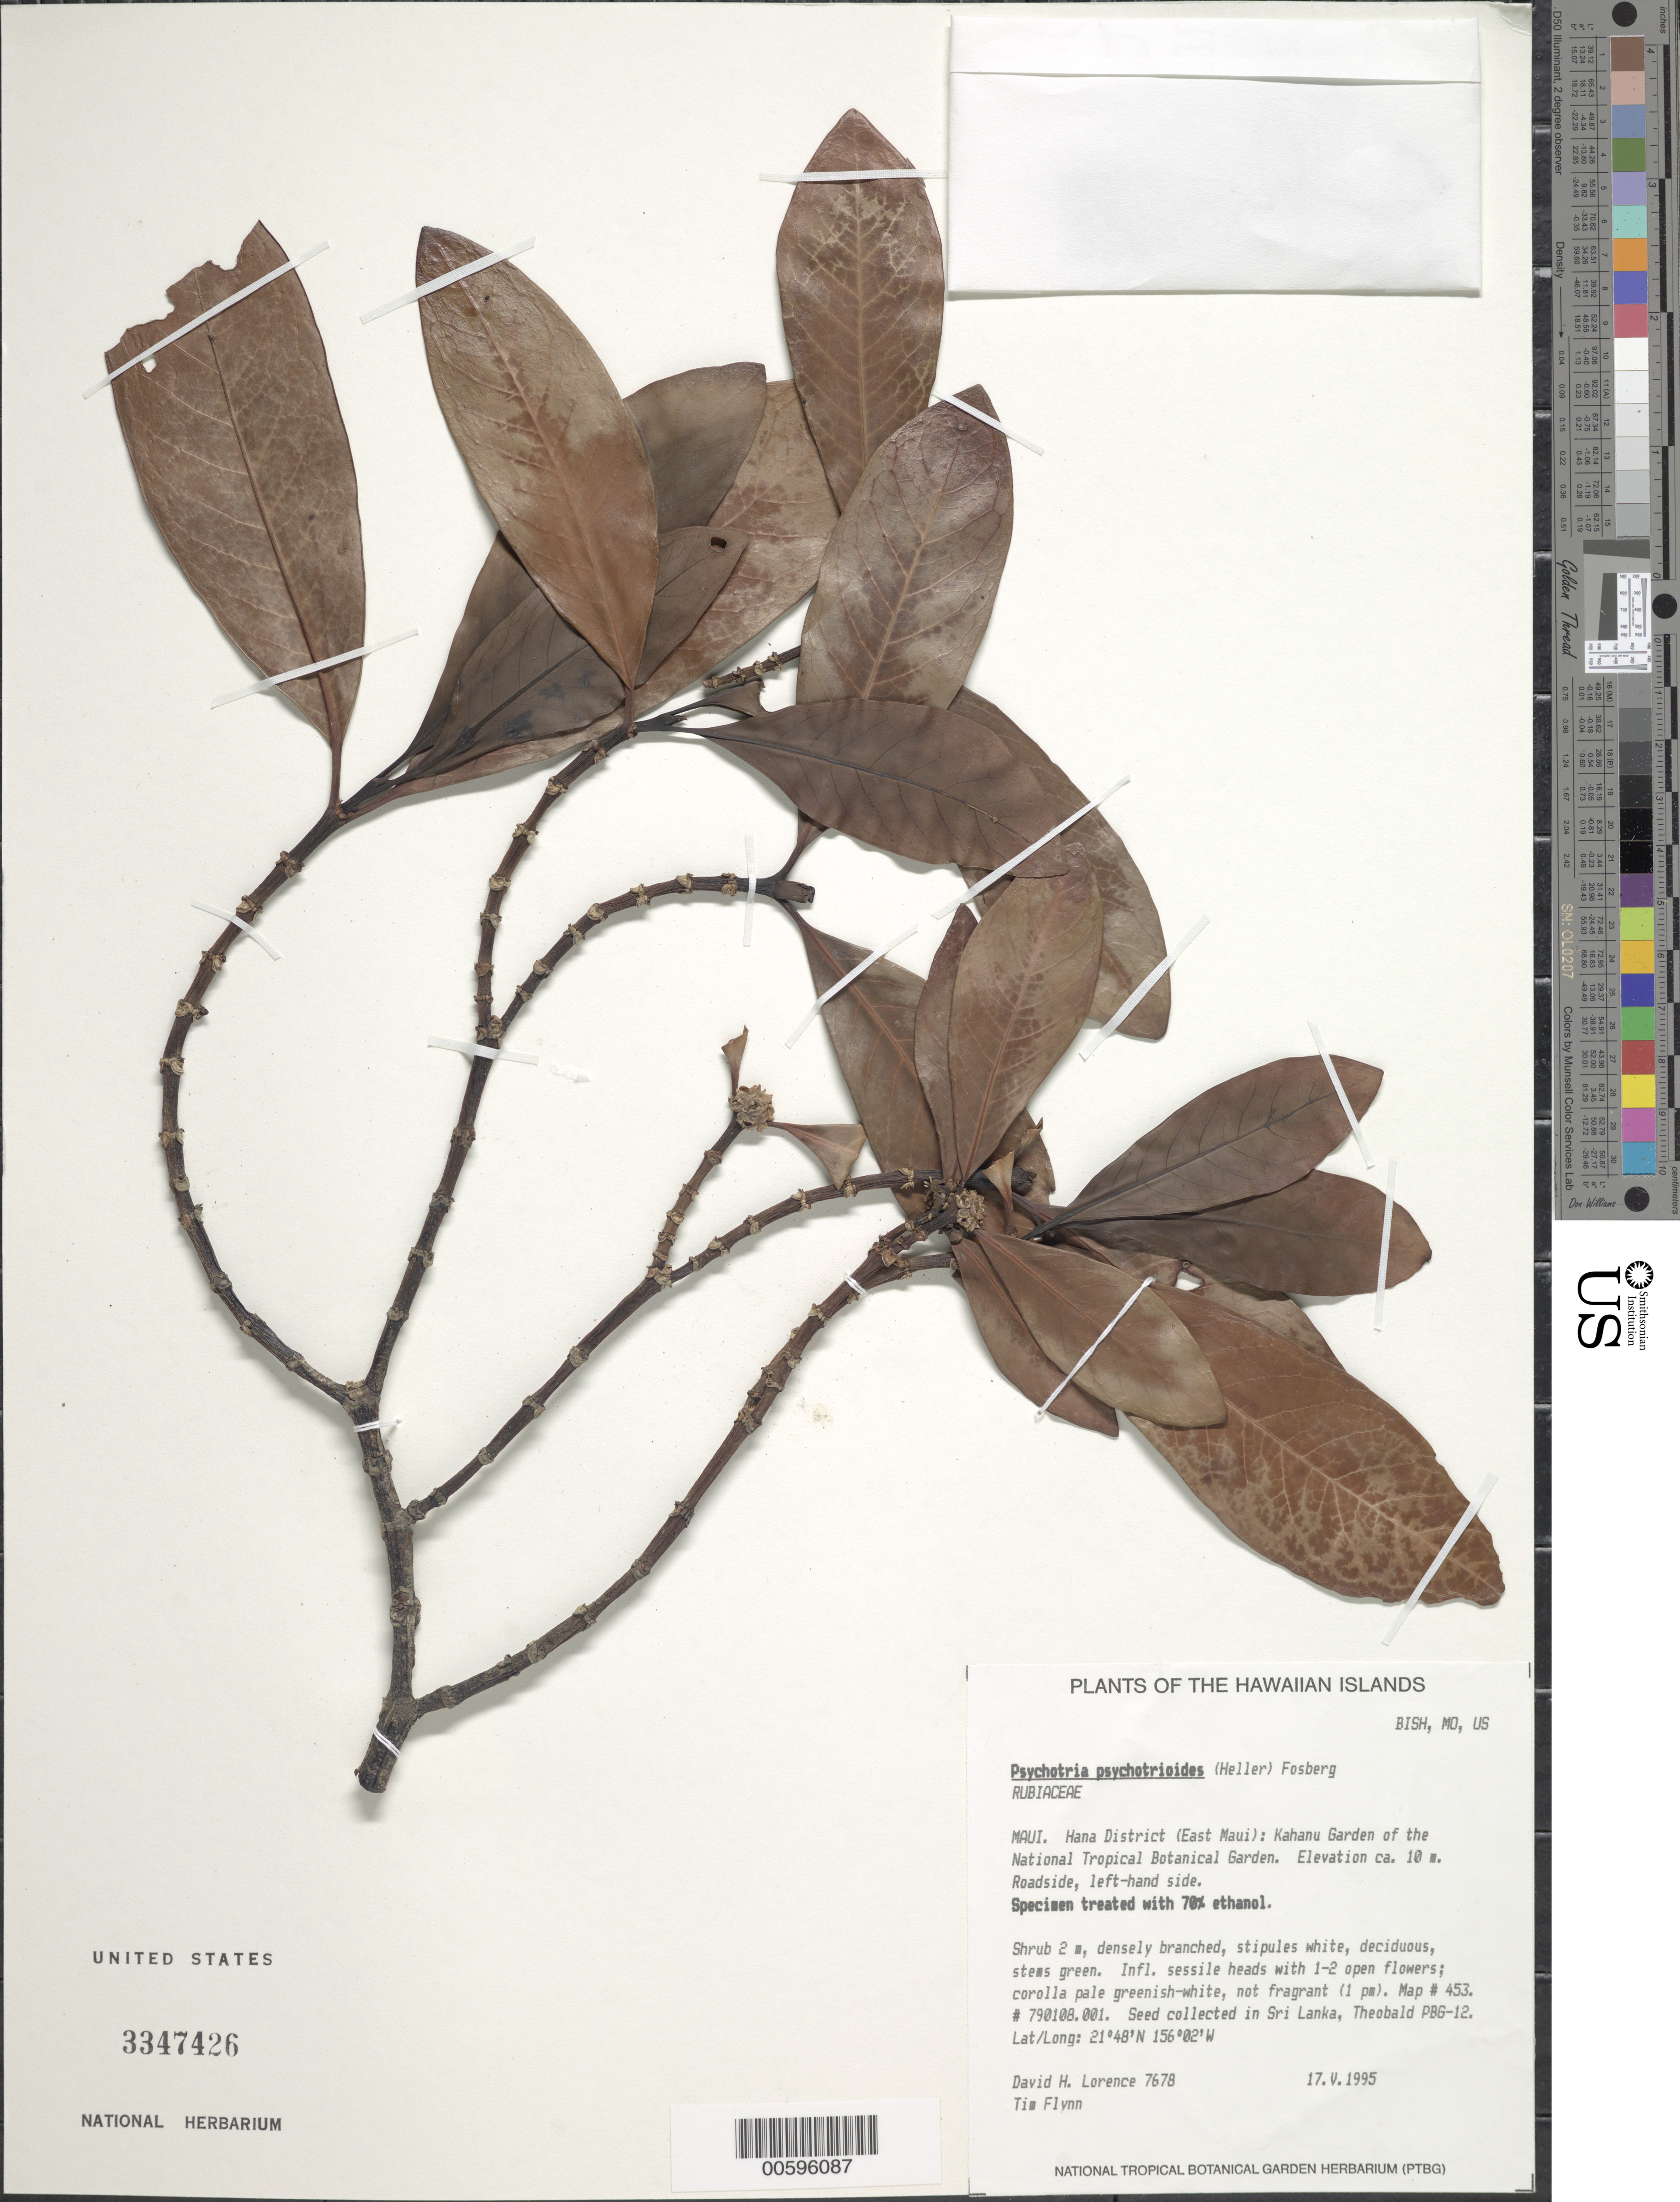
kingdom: Plantae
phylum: Tracheophyta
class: Magnoliopsida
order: Gentianales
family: Rubiaceae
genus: Psychotria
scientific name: Psychotria greenwelliae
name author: Fosberg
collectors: D. Lorence & T. W. Flynn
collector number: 7678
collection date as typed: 17 May 1995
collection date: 1995-05-17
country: United States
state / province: Hawaii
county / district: Maui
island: Maui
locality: Hana Dist (E Maui): Kahanu Garden of the National Tropical Botanical Garden.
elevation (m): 10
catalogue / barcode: US 3347426